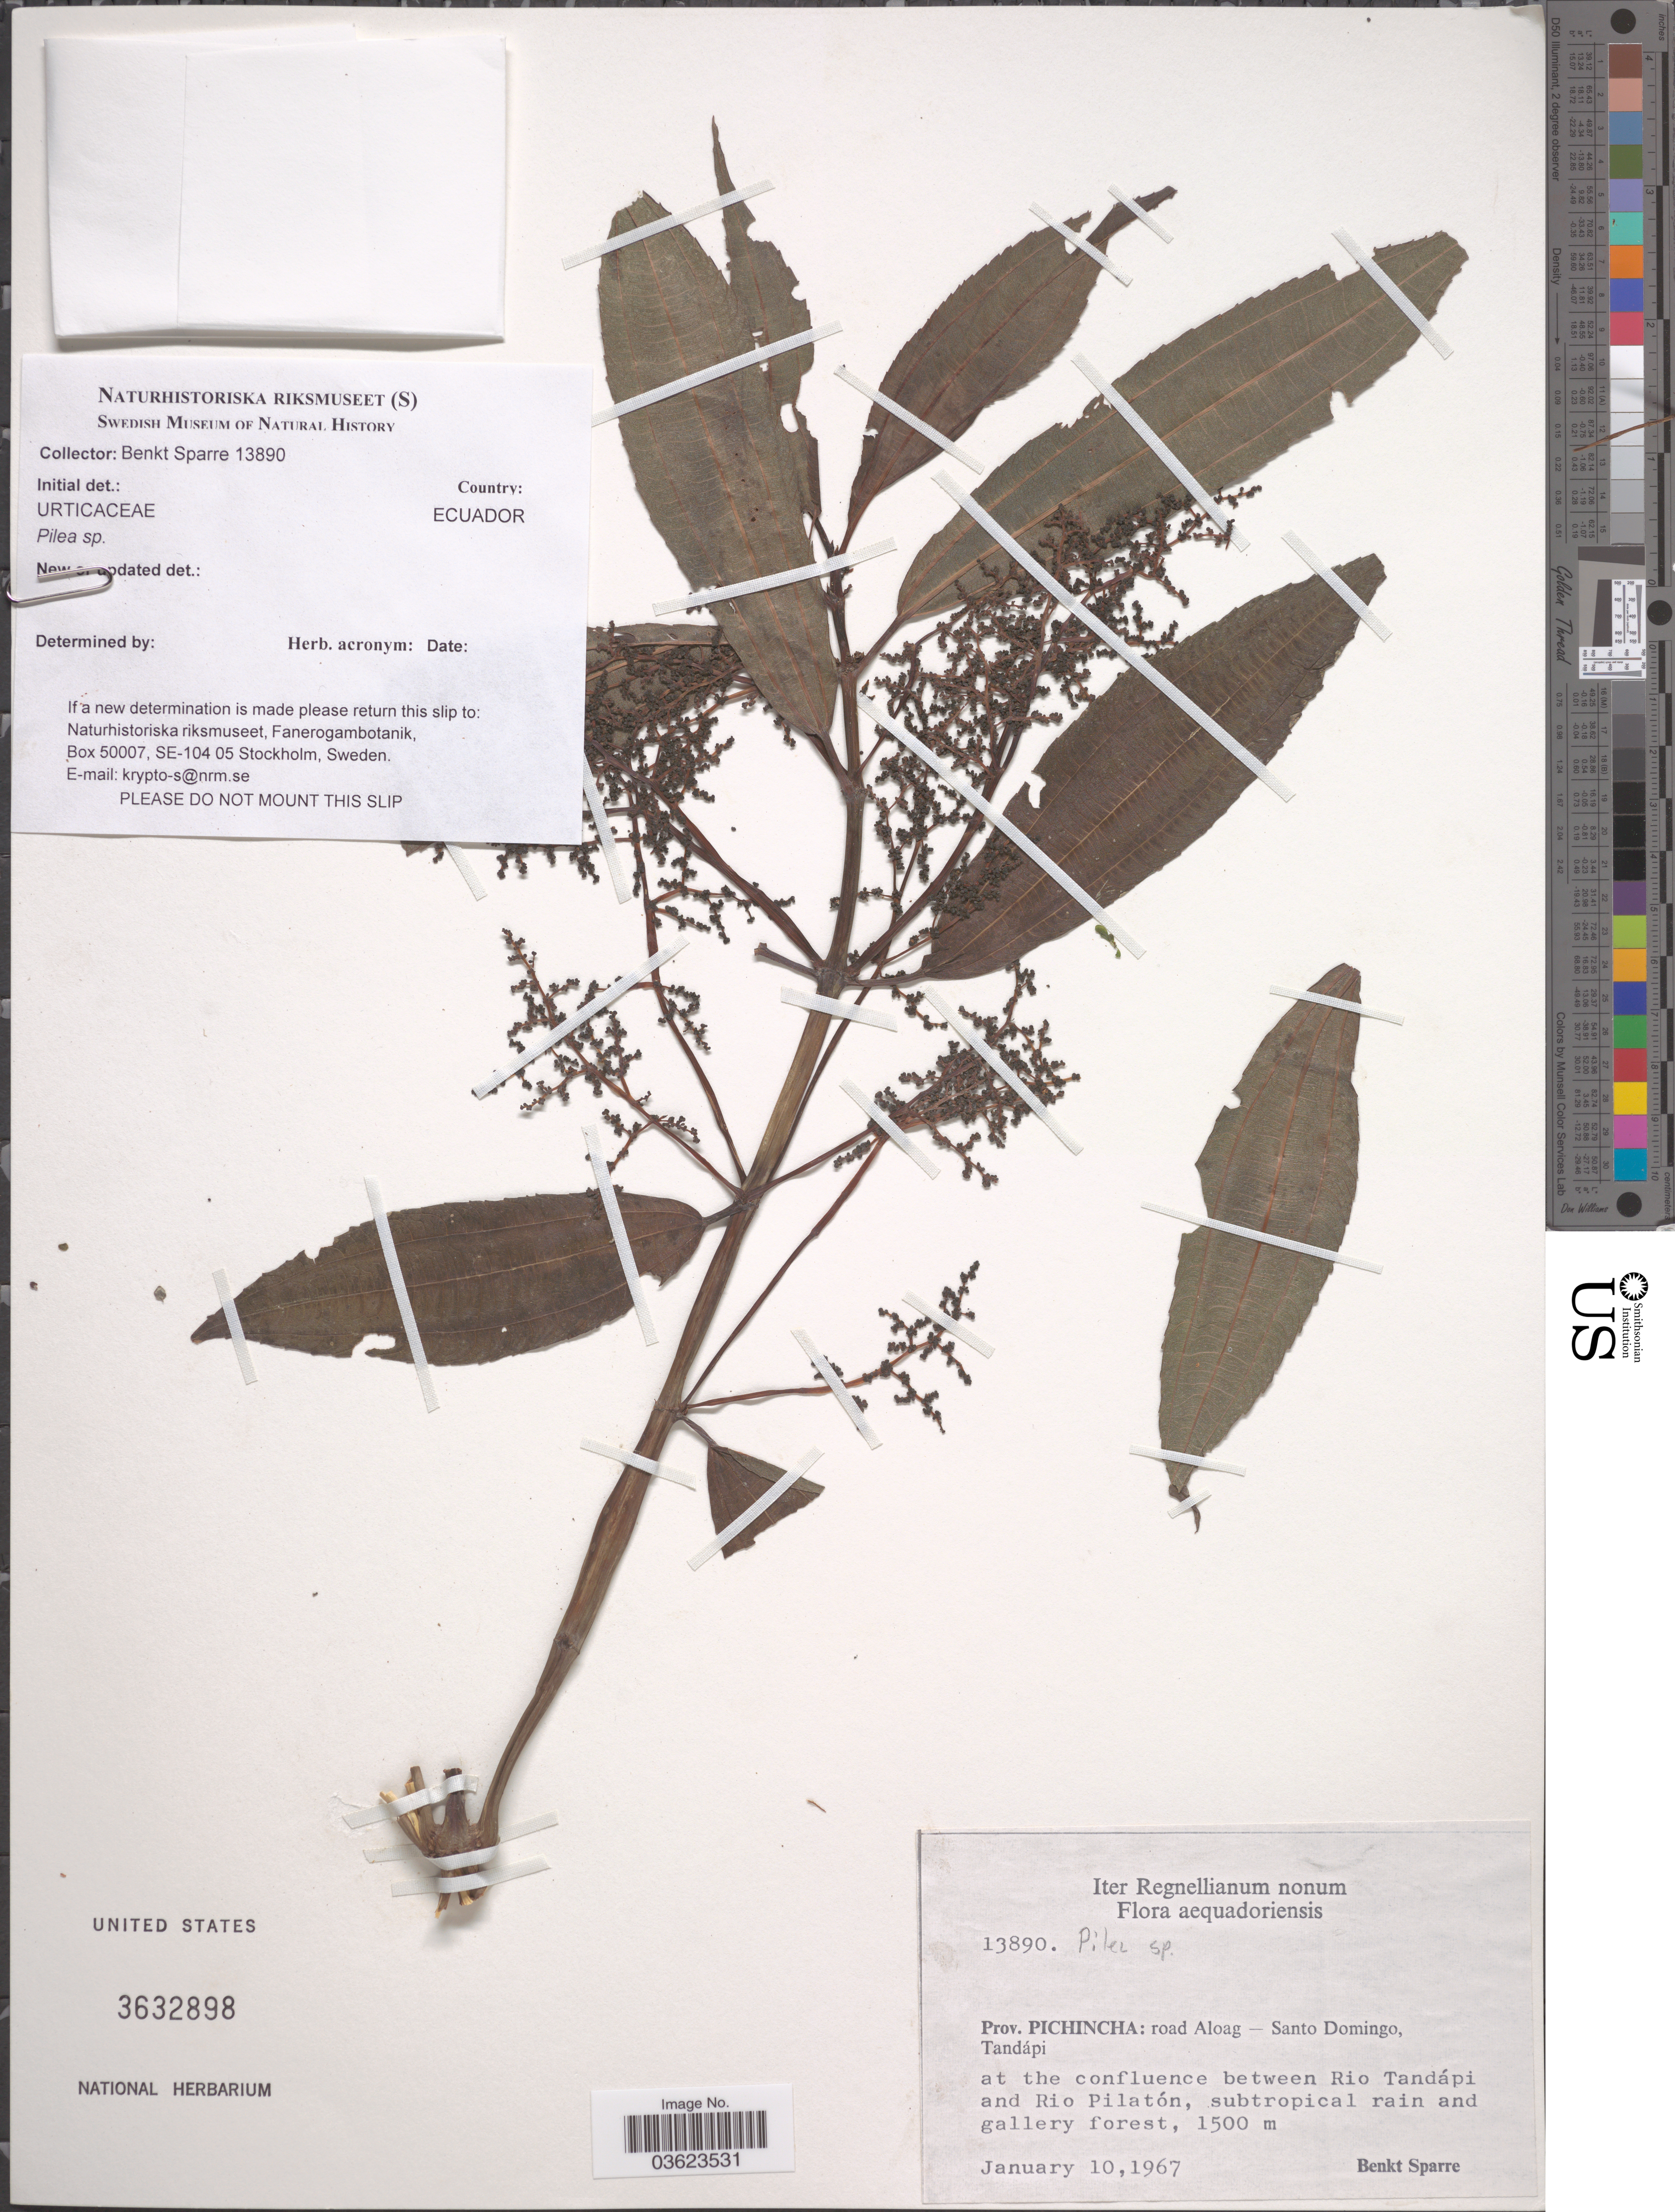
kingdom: Plantae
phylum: Tracheophyta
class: Magnoliopsida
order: Rosales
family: Urticaceae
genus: Pilea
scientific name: Pilea sp.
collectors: B. Sparre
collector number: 13890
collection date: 1967-01-10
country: Ecuador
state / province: Pichincha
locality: Aequadoriensis. Road Aloag - Santo Domingo, Tandápi at the confluence between Rio Tandápi and Rio Pilatón, subtropical rain and gallery forest.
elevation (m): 1500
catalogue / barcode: US 3632898